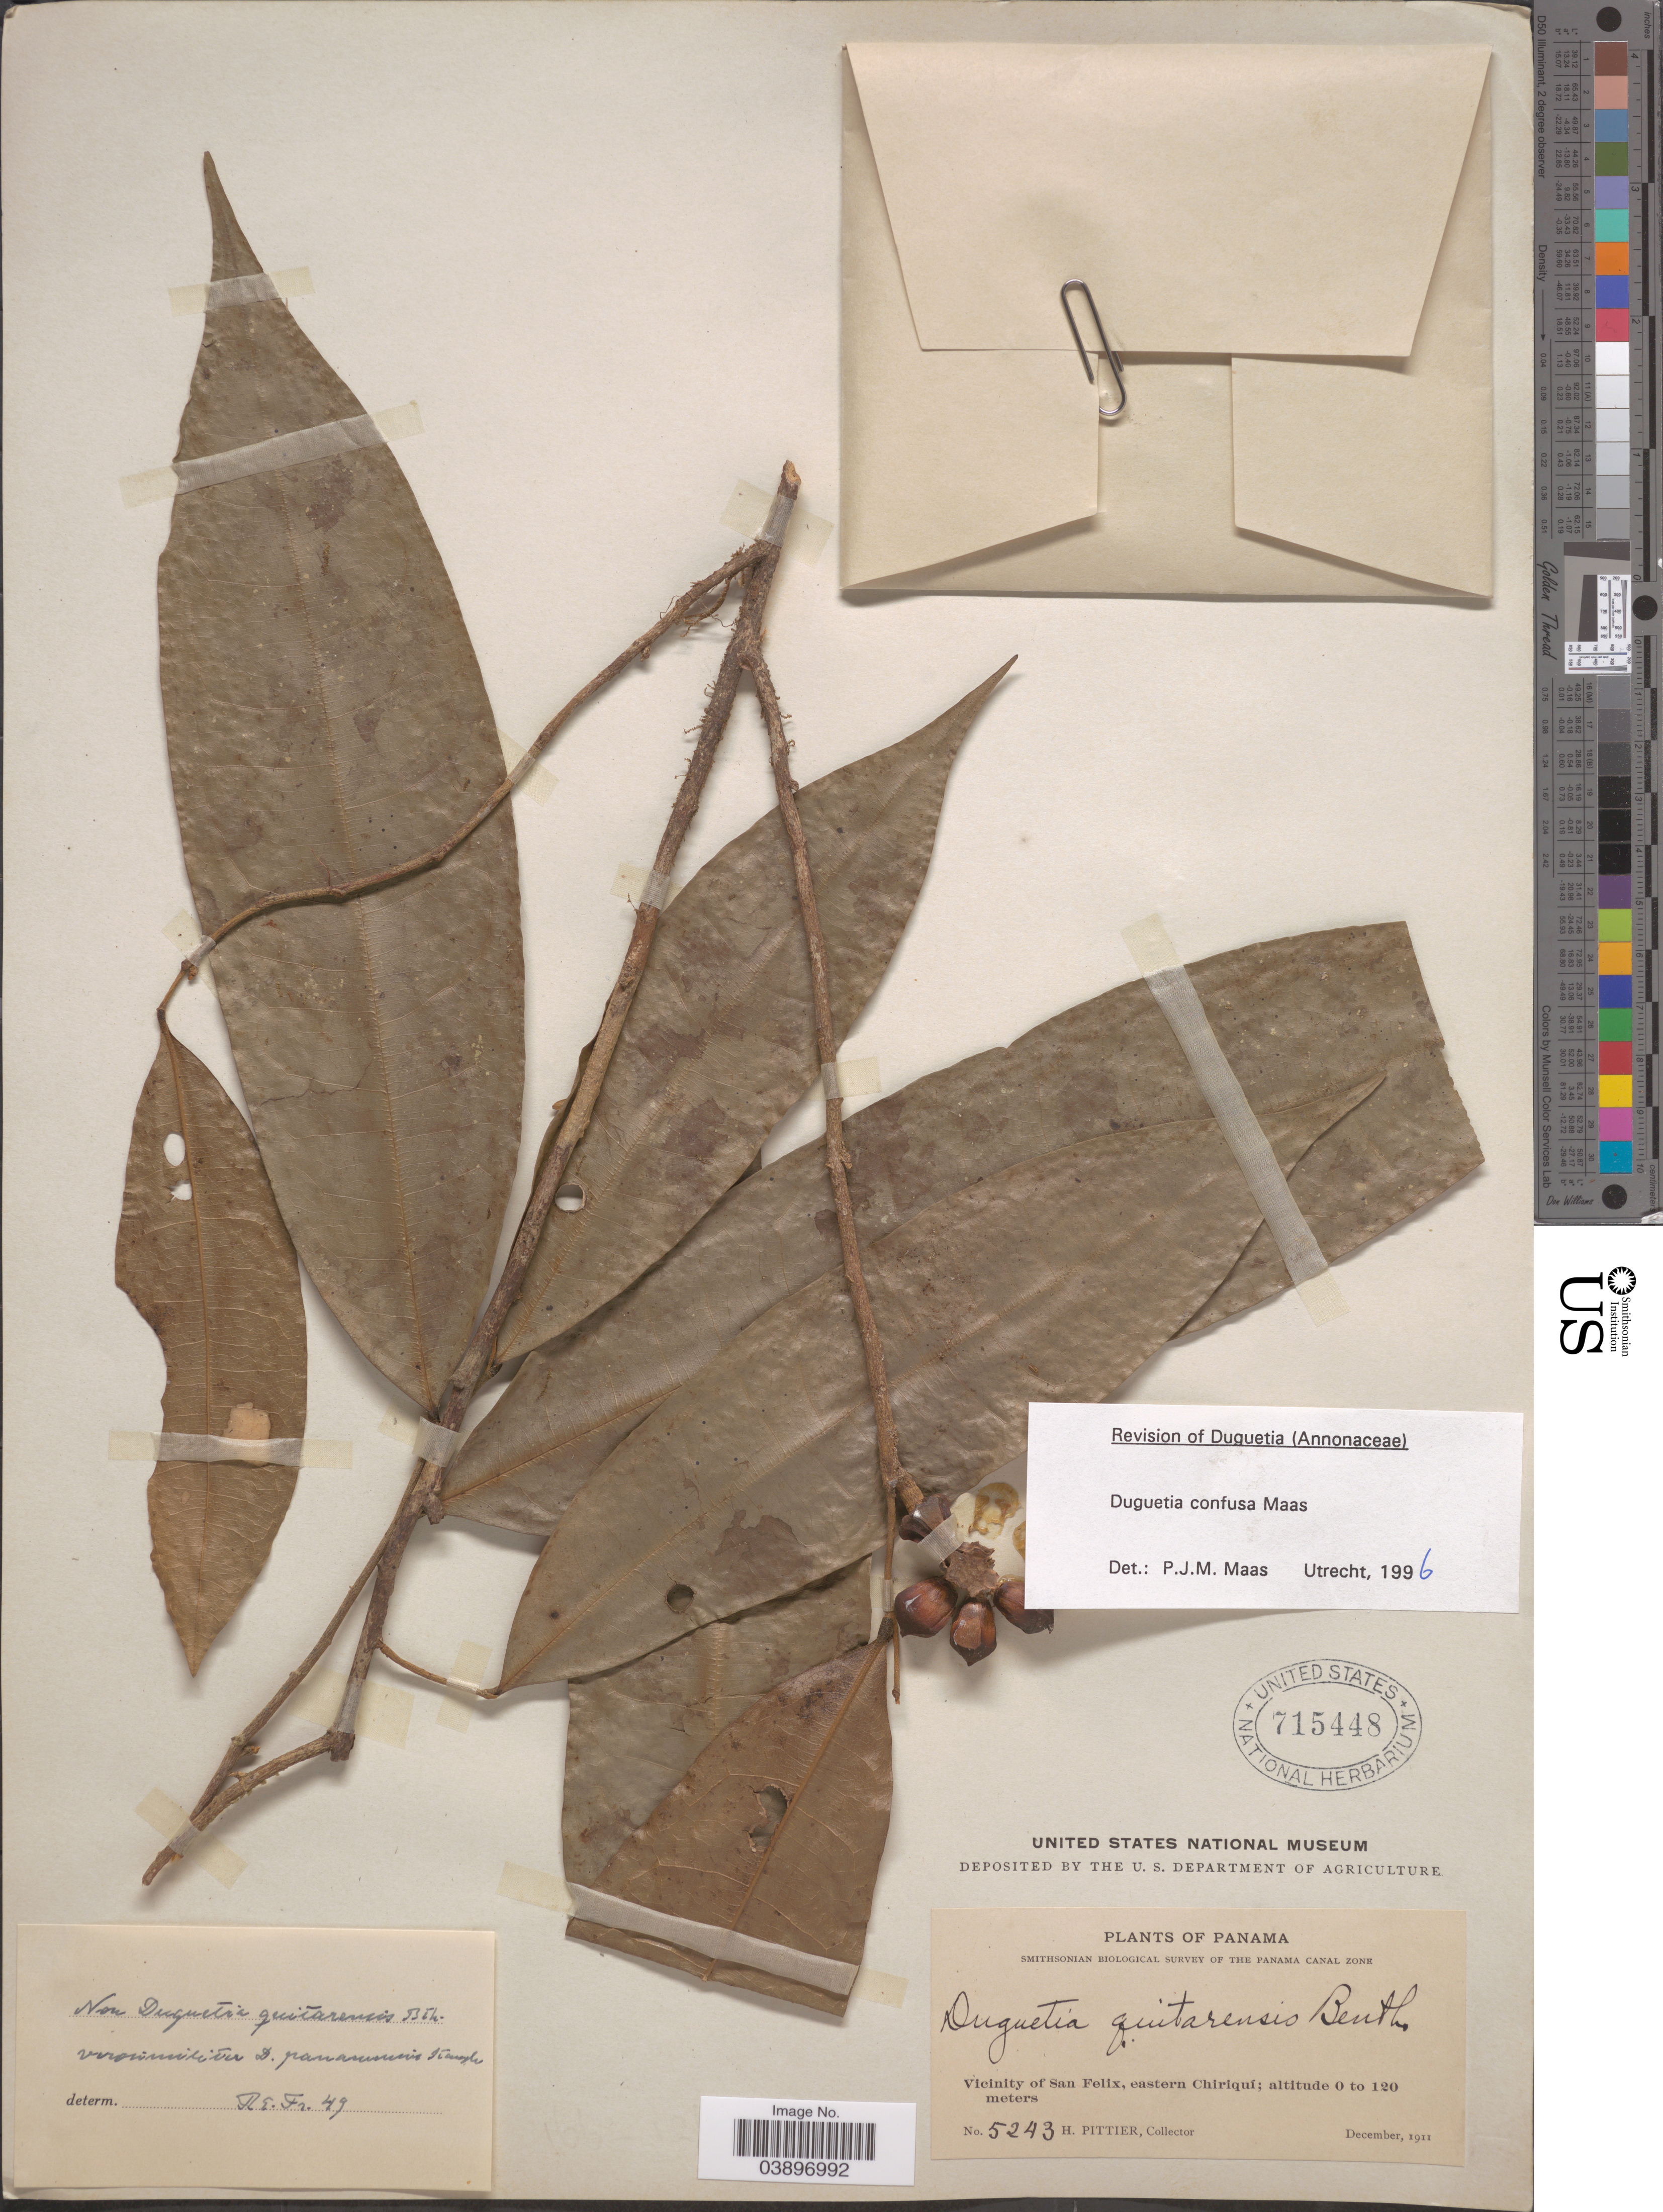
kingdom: Plantae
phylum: Tracheophyta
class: Magnoliopsida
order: Magnoliales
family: Annonaceae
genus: Duguetia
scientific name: Duguetia confusa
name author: Maas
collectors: H. F. Pittier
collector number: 5243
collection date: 1911-12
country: Panama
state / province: Chiriqui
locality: Vicinity of San Felix, eastern Chiriquí.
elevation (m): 0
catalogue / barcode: US 715448